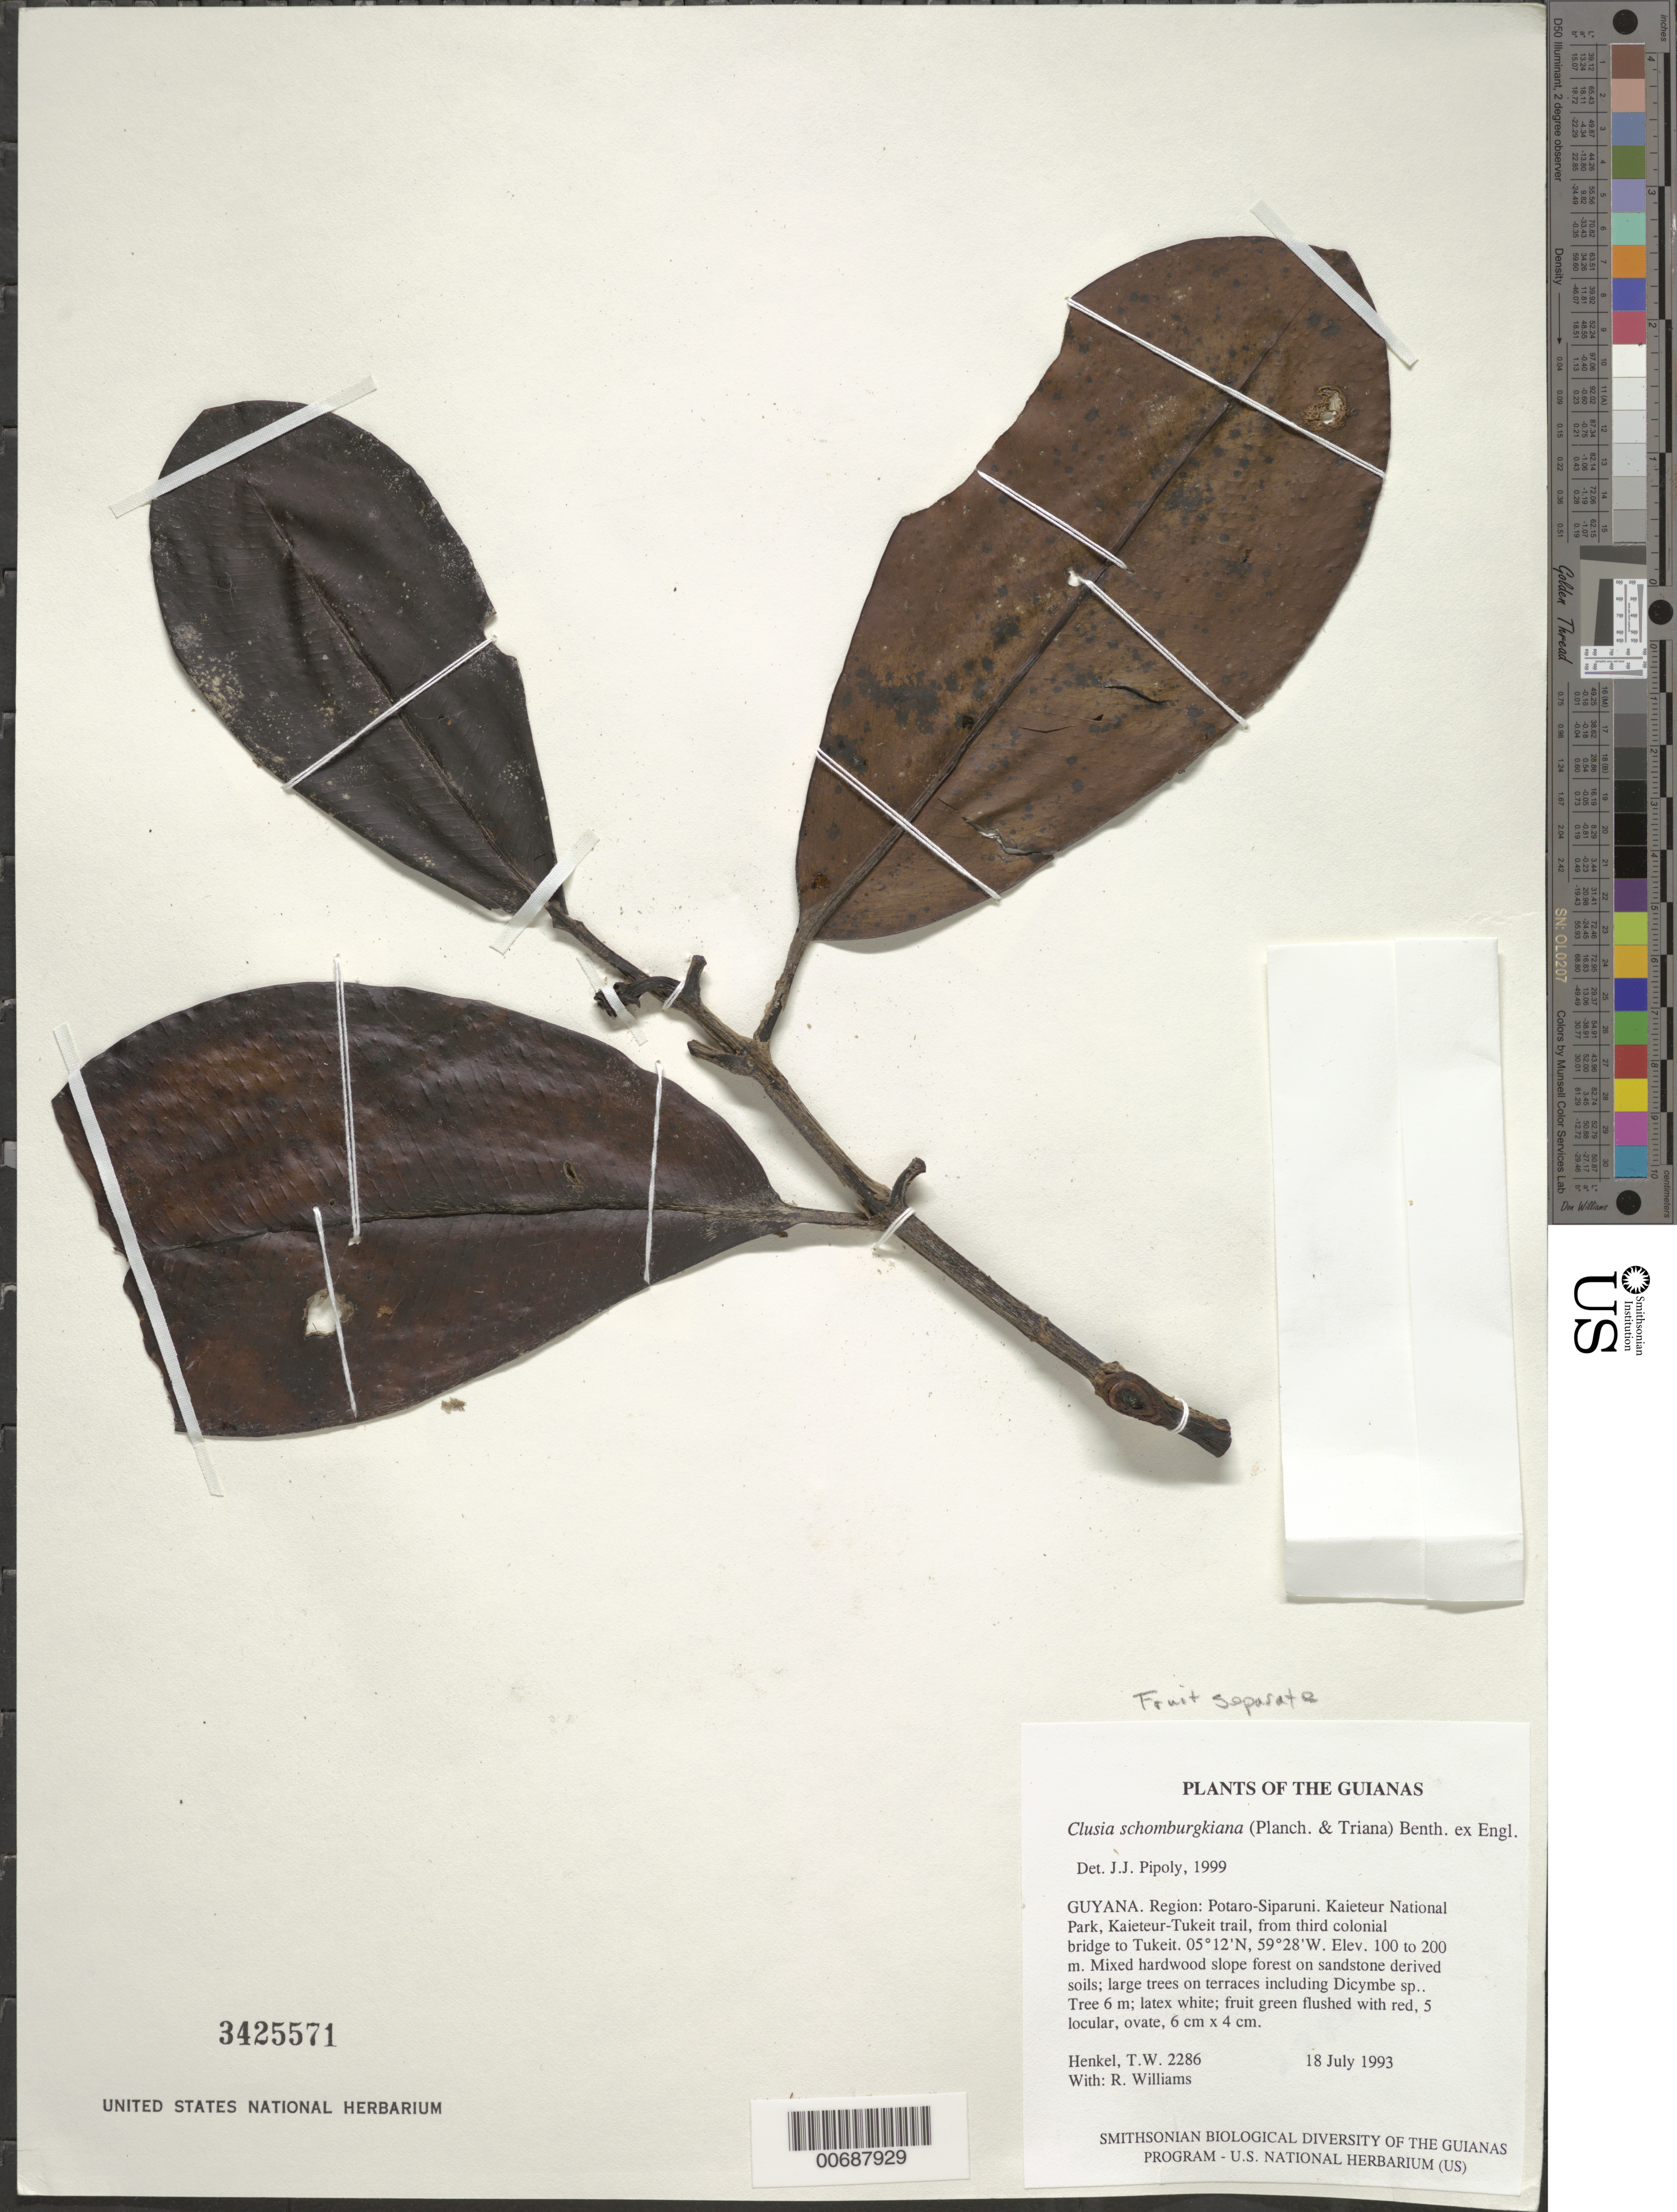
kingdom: Plantae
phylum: Tracheophyta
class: Magnoliopsida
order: Malpighiales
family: Clusiaceae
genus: Clusia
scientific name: Clusia schomburgkiana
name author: (Planch. & Triana) Benth. ex Engl.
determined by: Pipoly, J. J., III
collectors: T. Henkel & R. Williams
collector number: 2286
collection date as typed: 18 July 1993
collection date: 1993-07-18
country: Guyana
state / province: Potaro-Siparuni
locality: Kaieteur National Park, Kaieteur-Tukeit trail, from third colonial bridge to Tukeit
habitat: Mixed hardwood slope forest on sandstone derived soils; large trees on terraces including Dicymbe sp.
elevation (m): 100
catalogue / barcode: US 3425571